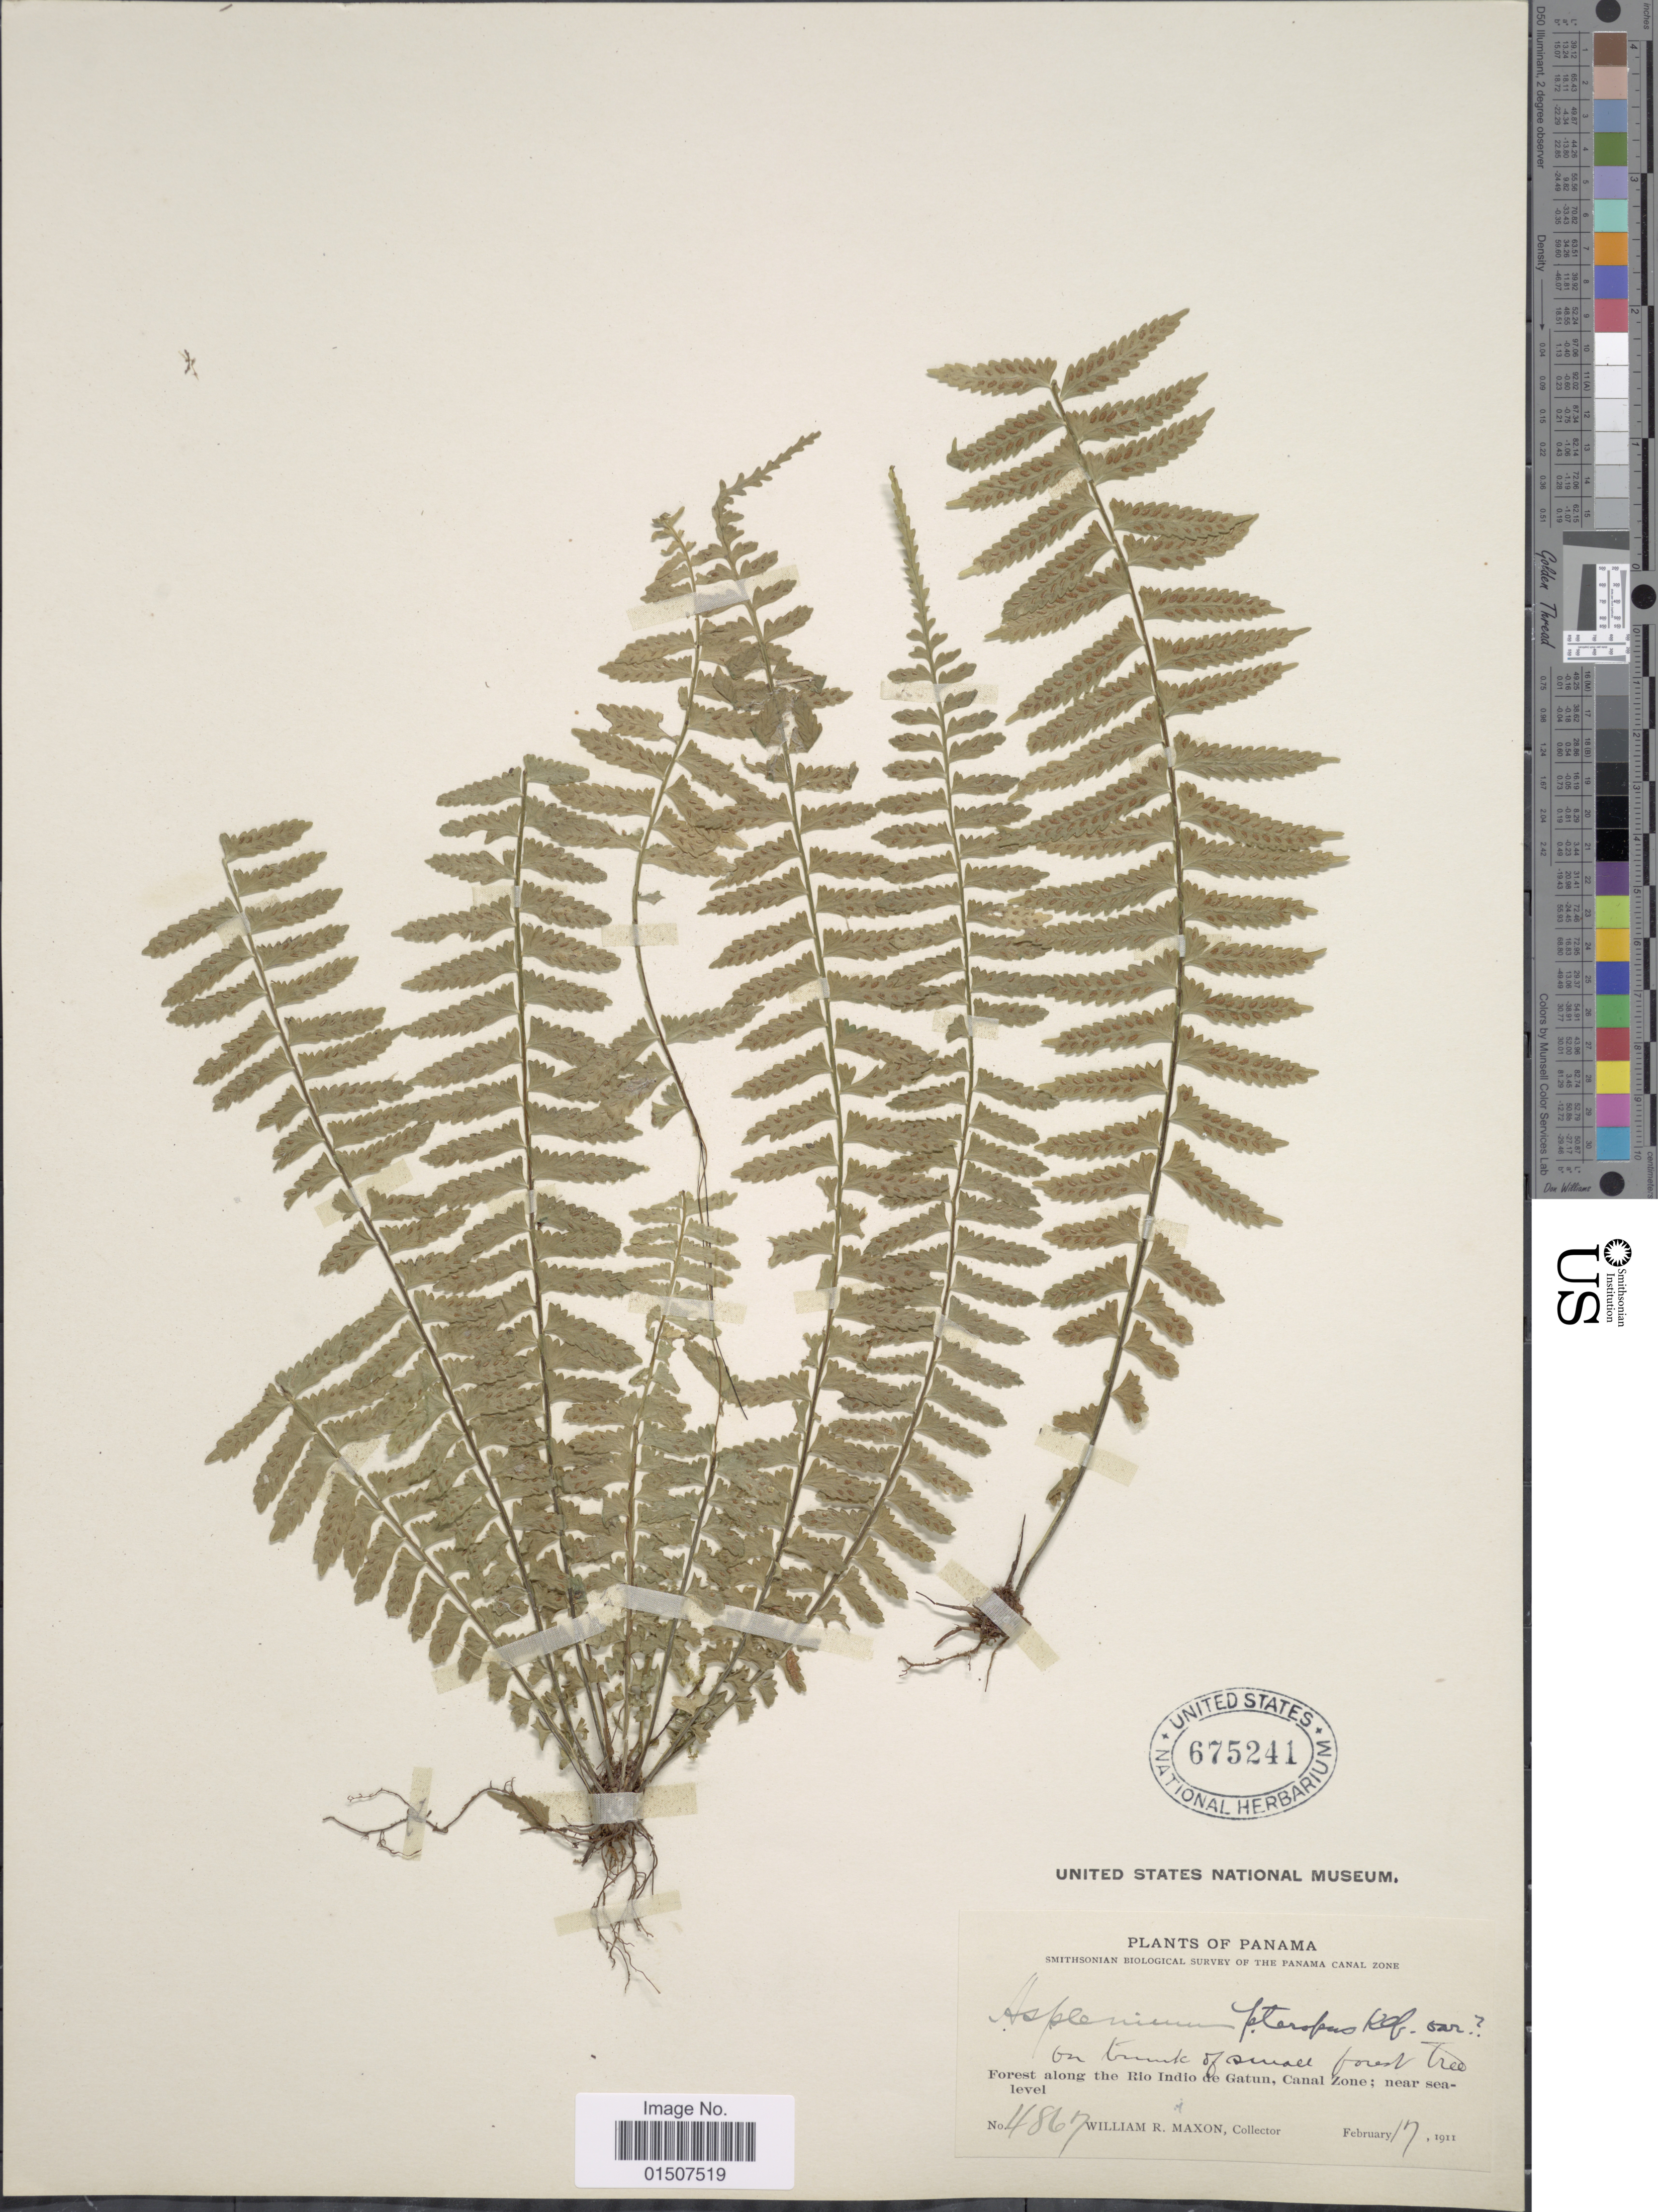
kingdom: Plantae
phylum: Tracheophyta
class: Polypodiopsida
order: Polypodiales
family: Aspleniaceae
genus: Asplenium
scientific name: Asplenium pteropus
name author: Kaulf.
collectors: W. R. Maxon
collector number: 4867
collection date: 1911-02-17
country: Panama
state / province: Colón / Panamá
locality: Panama canal Zone. Forest along de Rio de Gatun, Canal Zone.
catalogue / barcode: US 675241